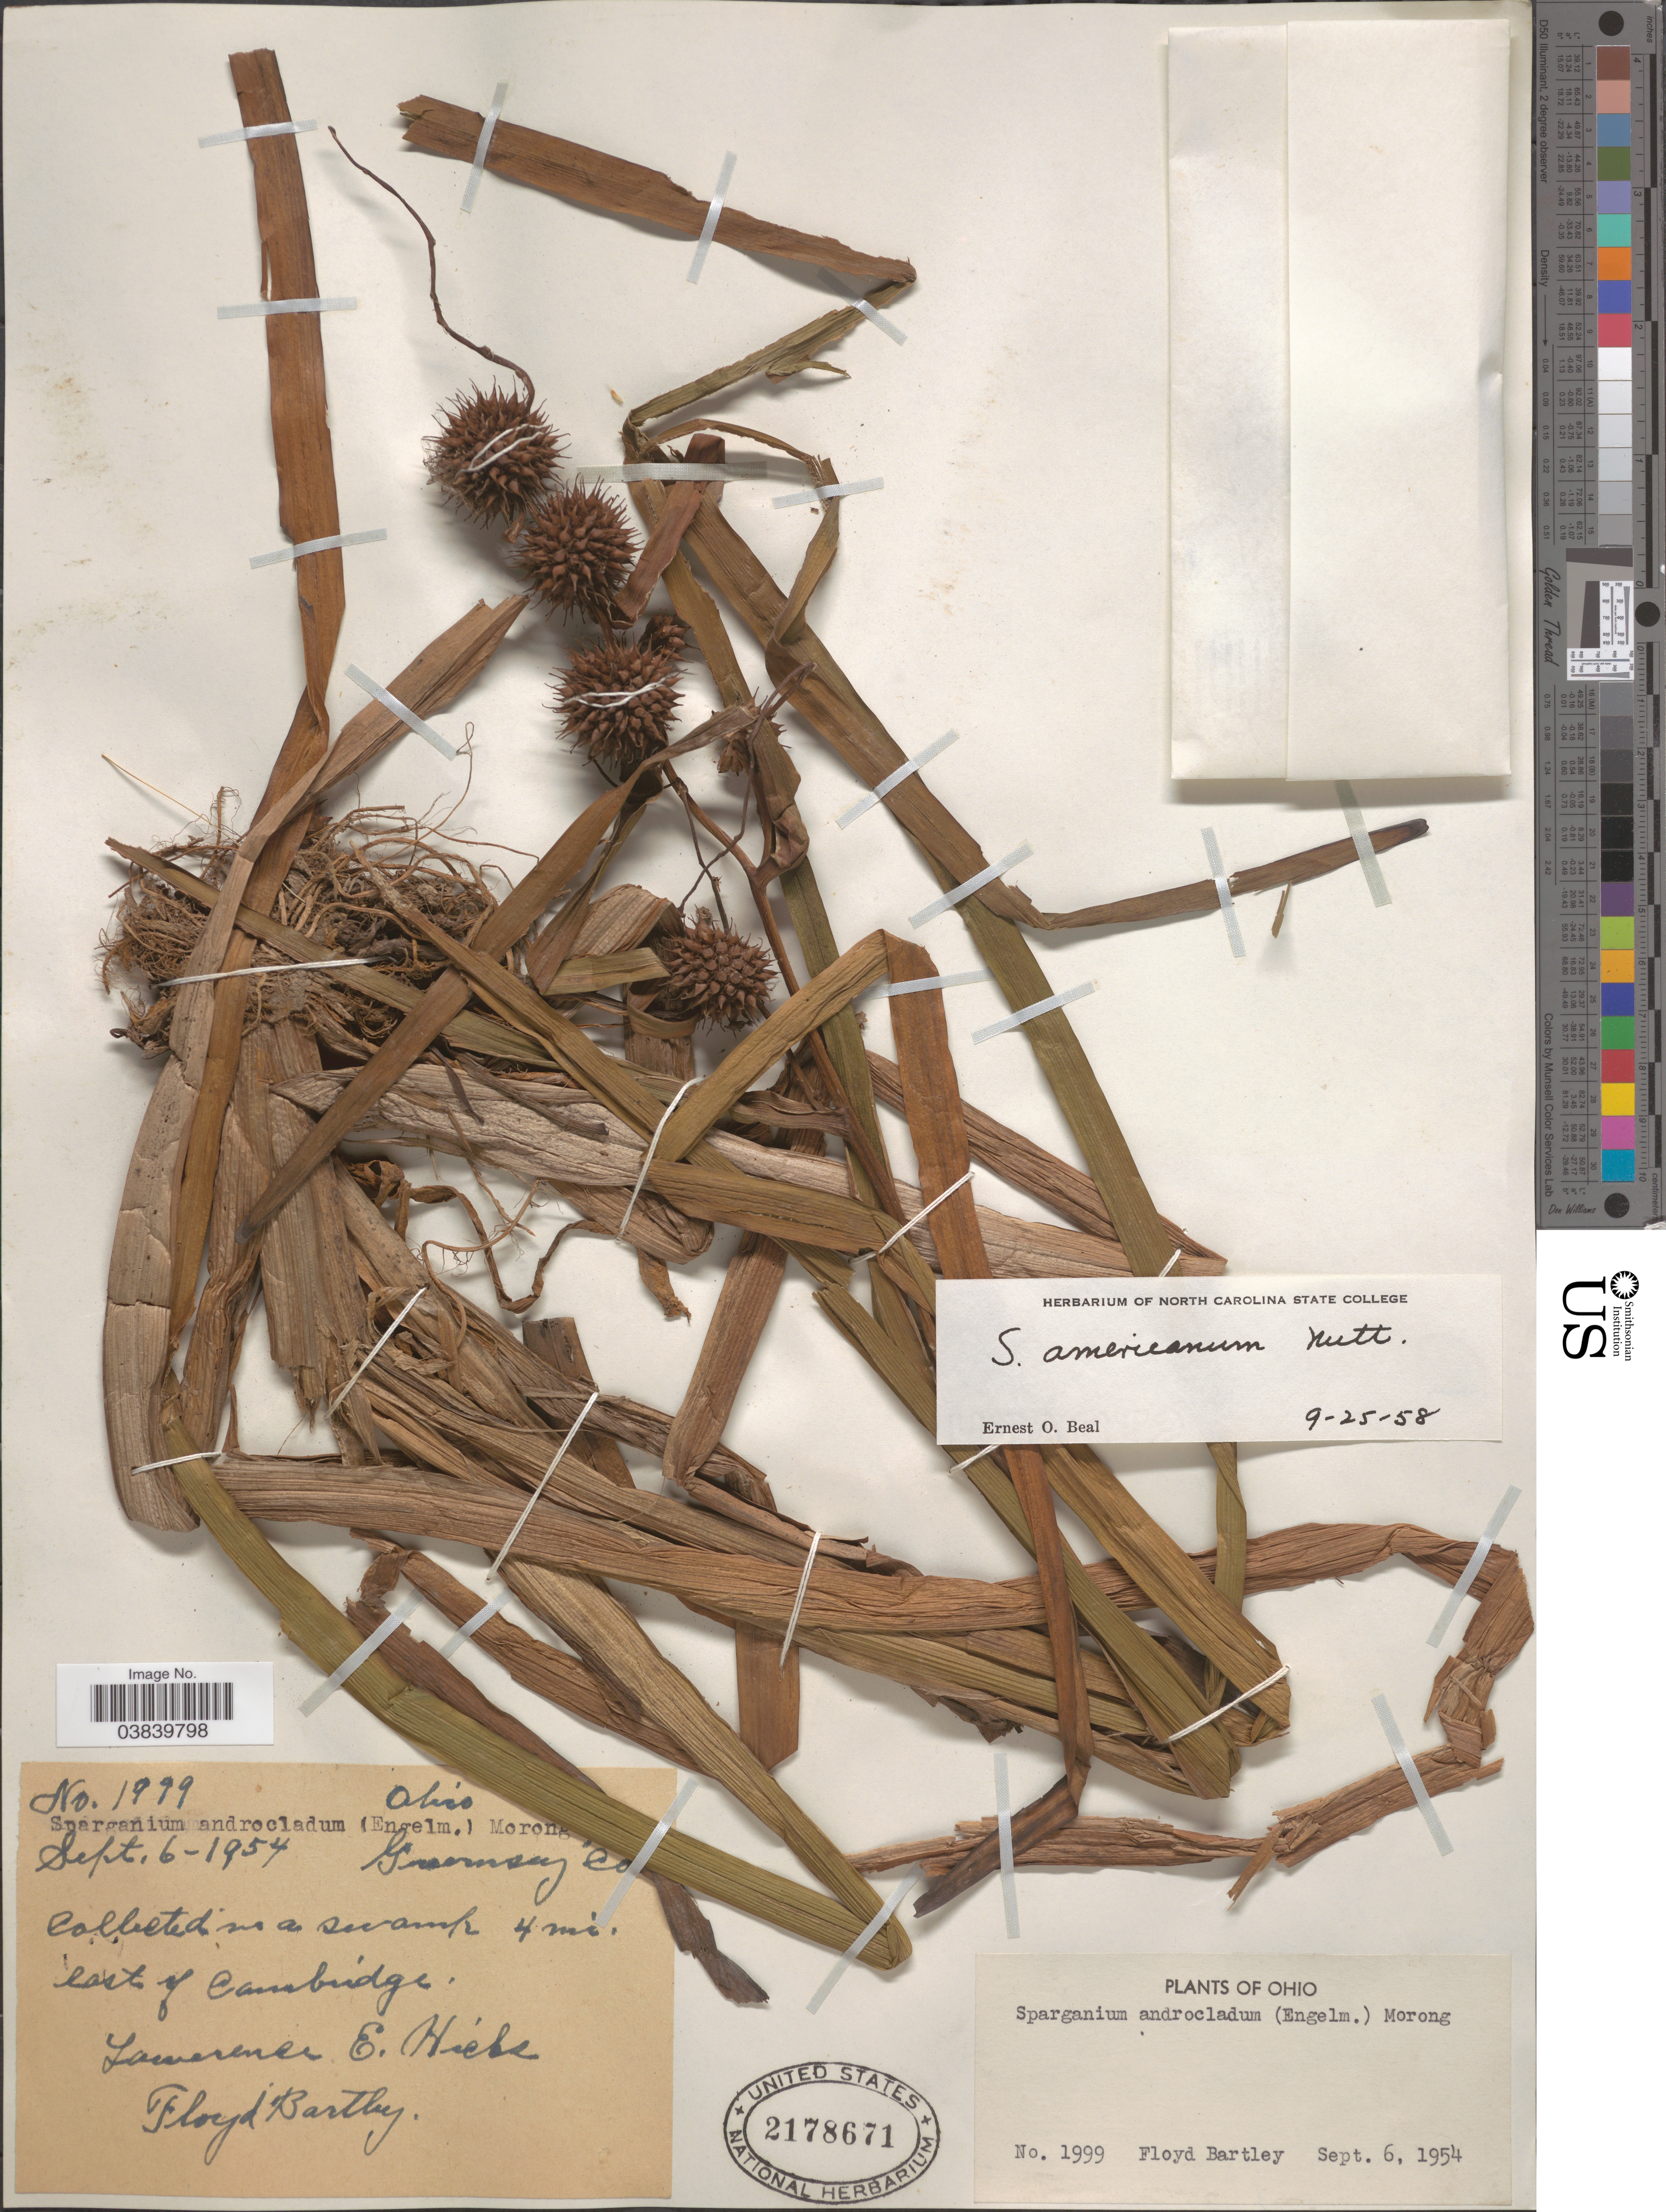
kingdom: Plantae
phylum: Tracheophyta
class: Liliopsida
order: Poales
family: Typhaceae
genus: Sparganium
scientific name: Sparganium americanum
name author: Nutt.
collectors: L. E. Hicks & F. Bartley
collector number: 1999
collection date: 1954-09-06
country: United States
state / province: Ohio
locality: Guernsey Co. In a swamp 4 mi. east of Cambridge.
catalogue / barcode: US 2178671